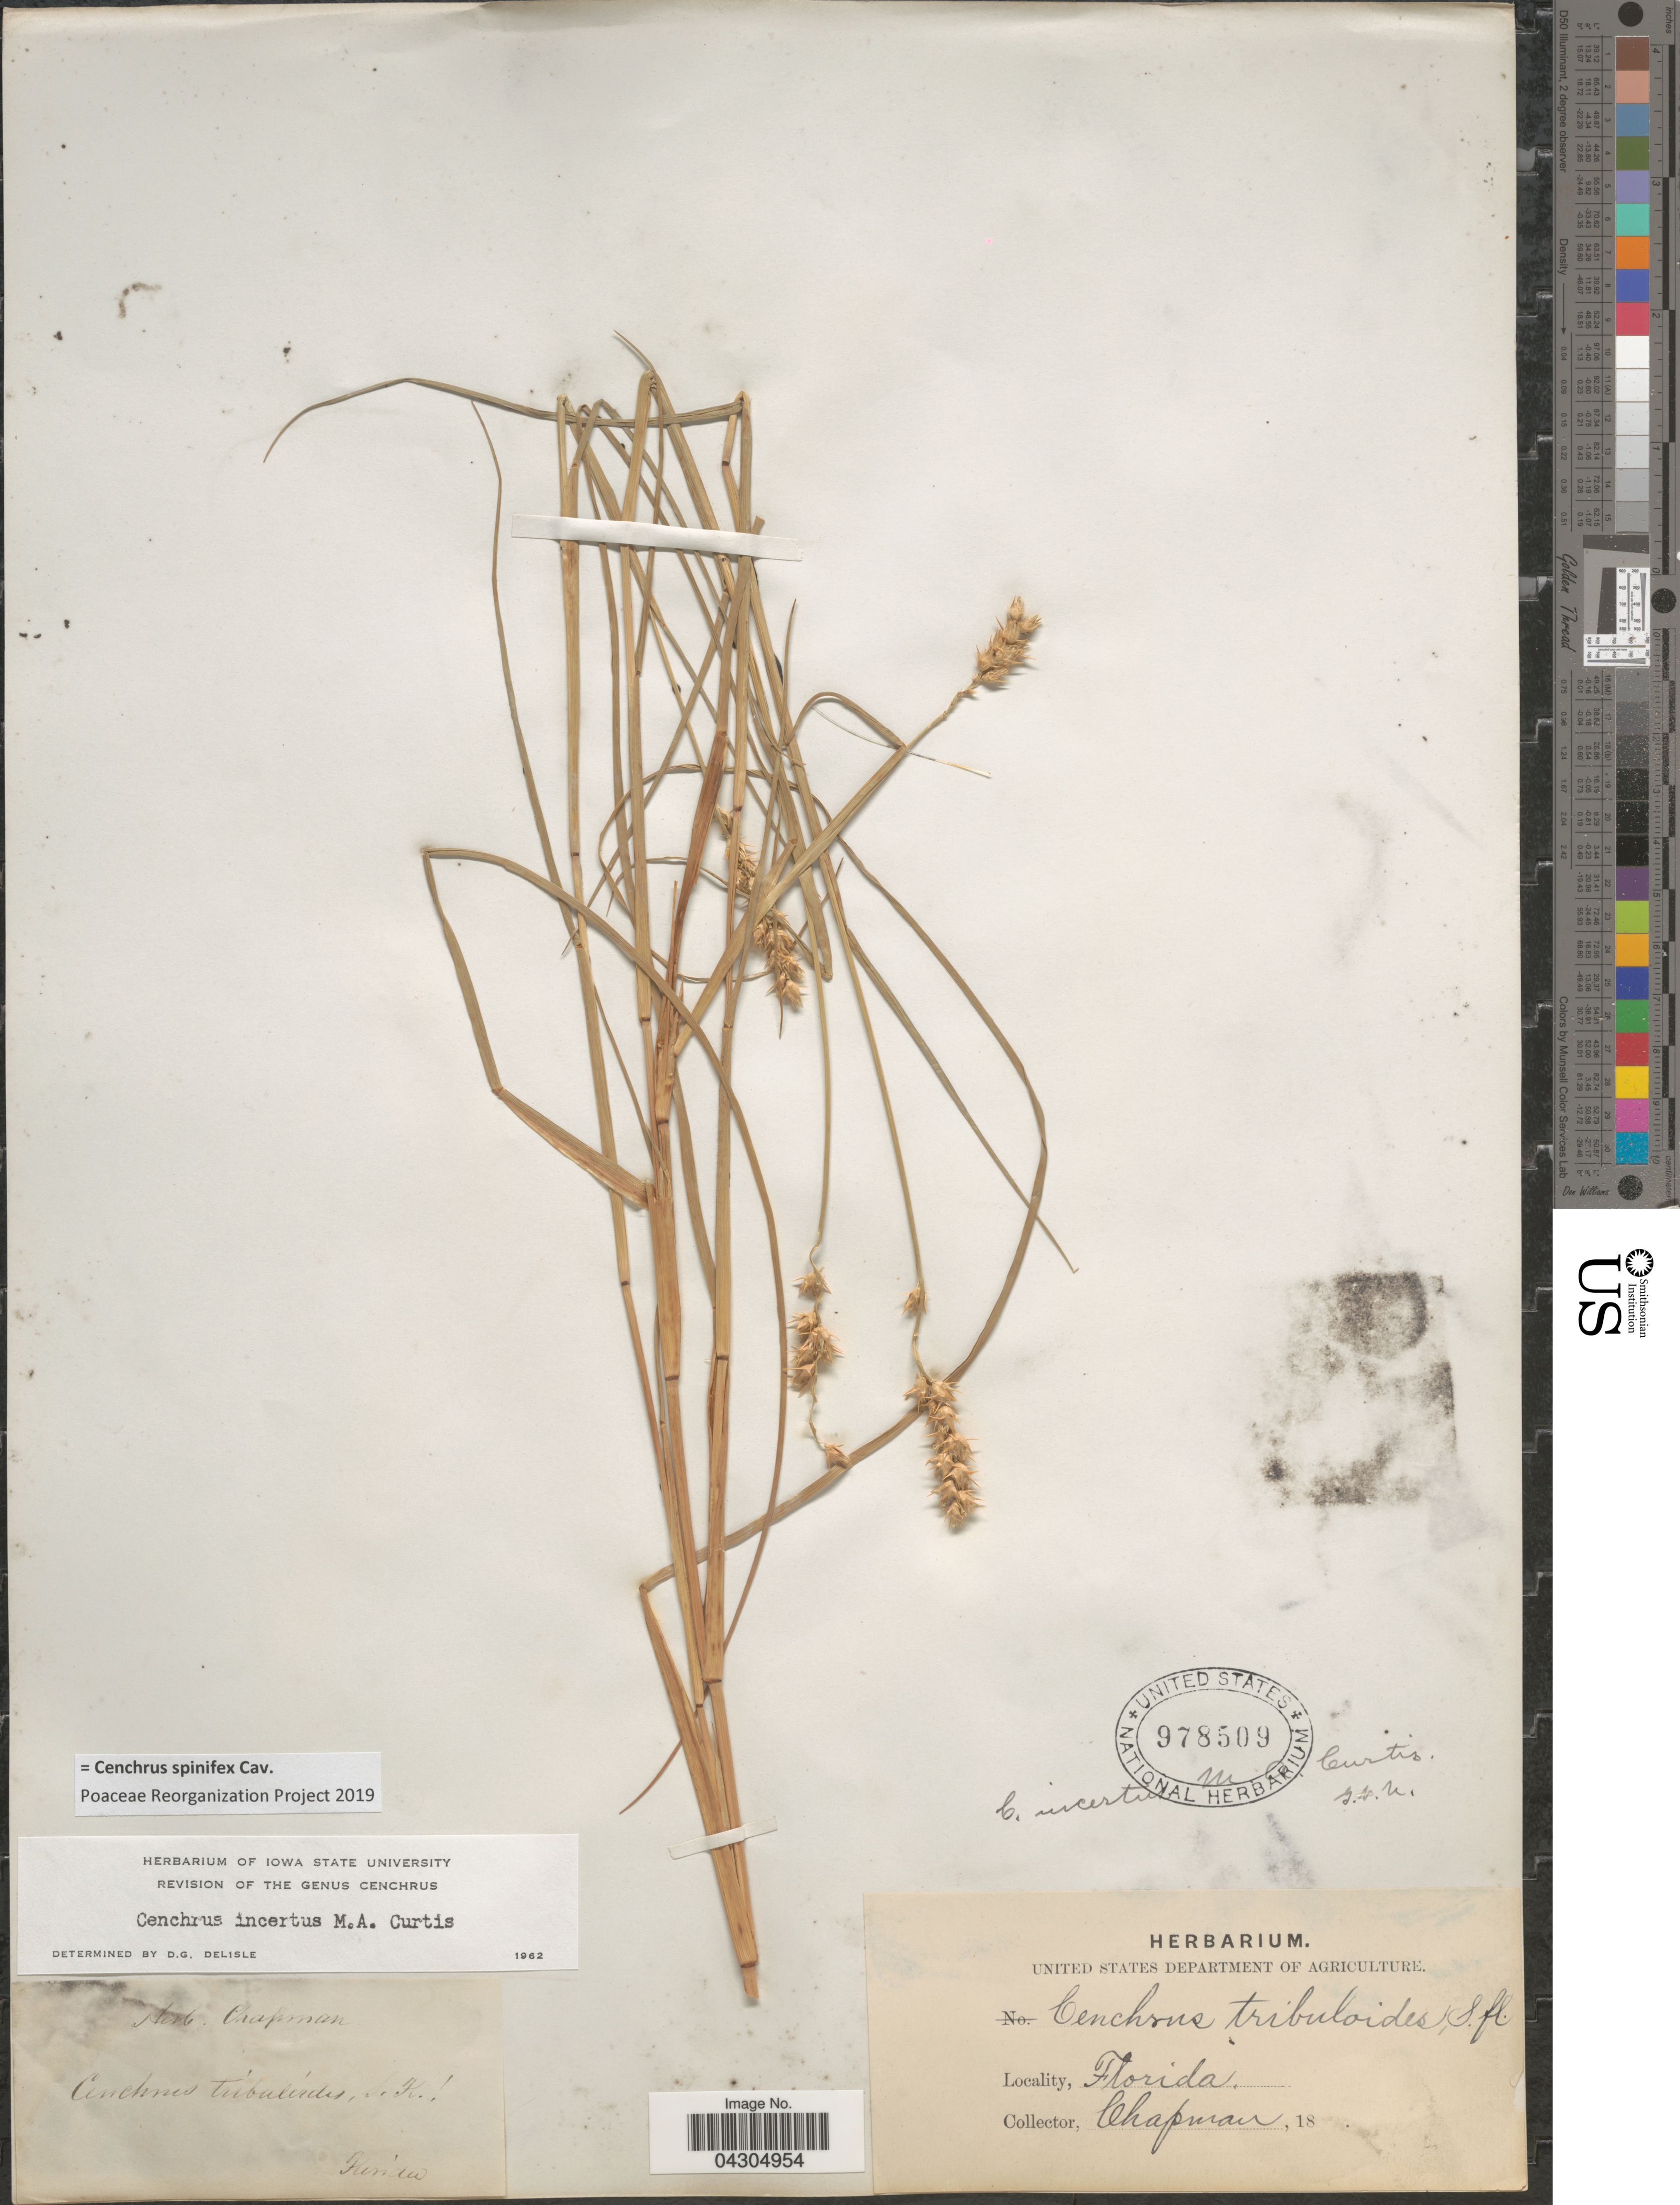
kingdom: Plantae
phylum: Tracheophyta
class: Liliopsida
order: Poales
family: Poaceae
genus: Cenchrus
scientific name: Cenchrus spinifex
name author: Cav.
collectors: A. Chapman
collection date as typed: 18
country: United States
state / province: Florida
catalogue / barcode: US 978509